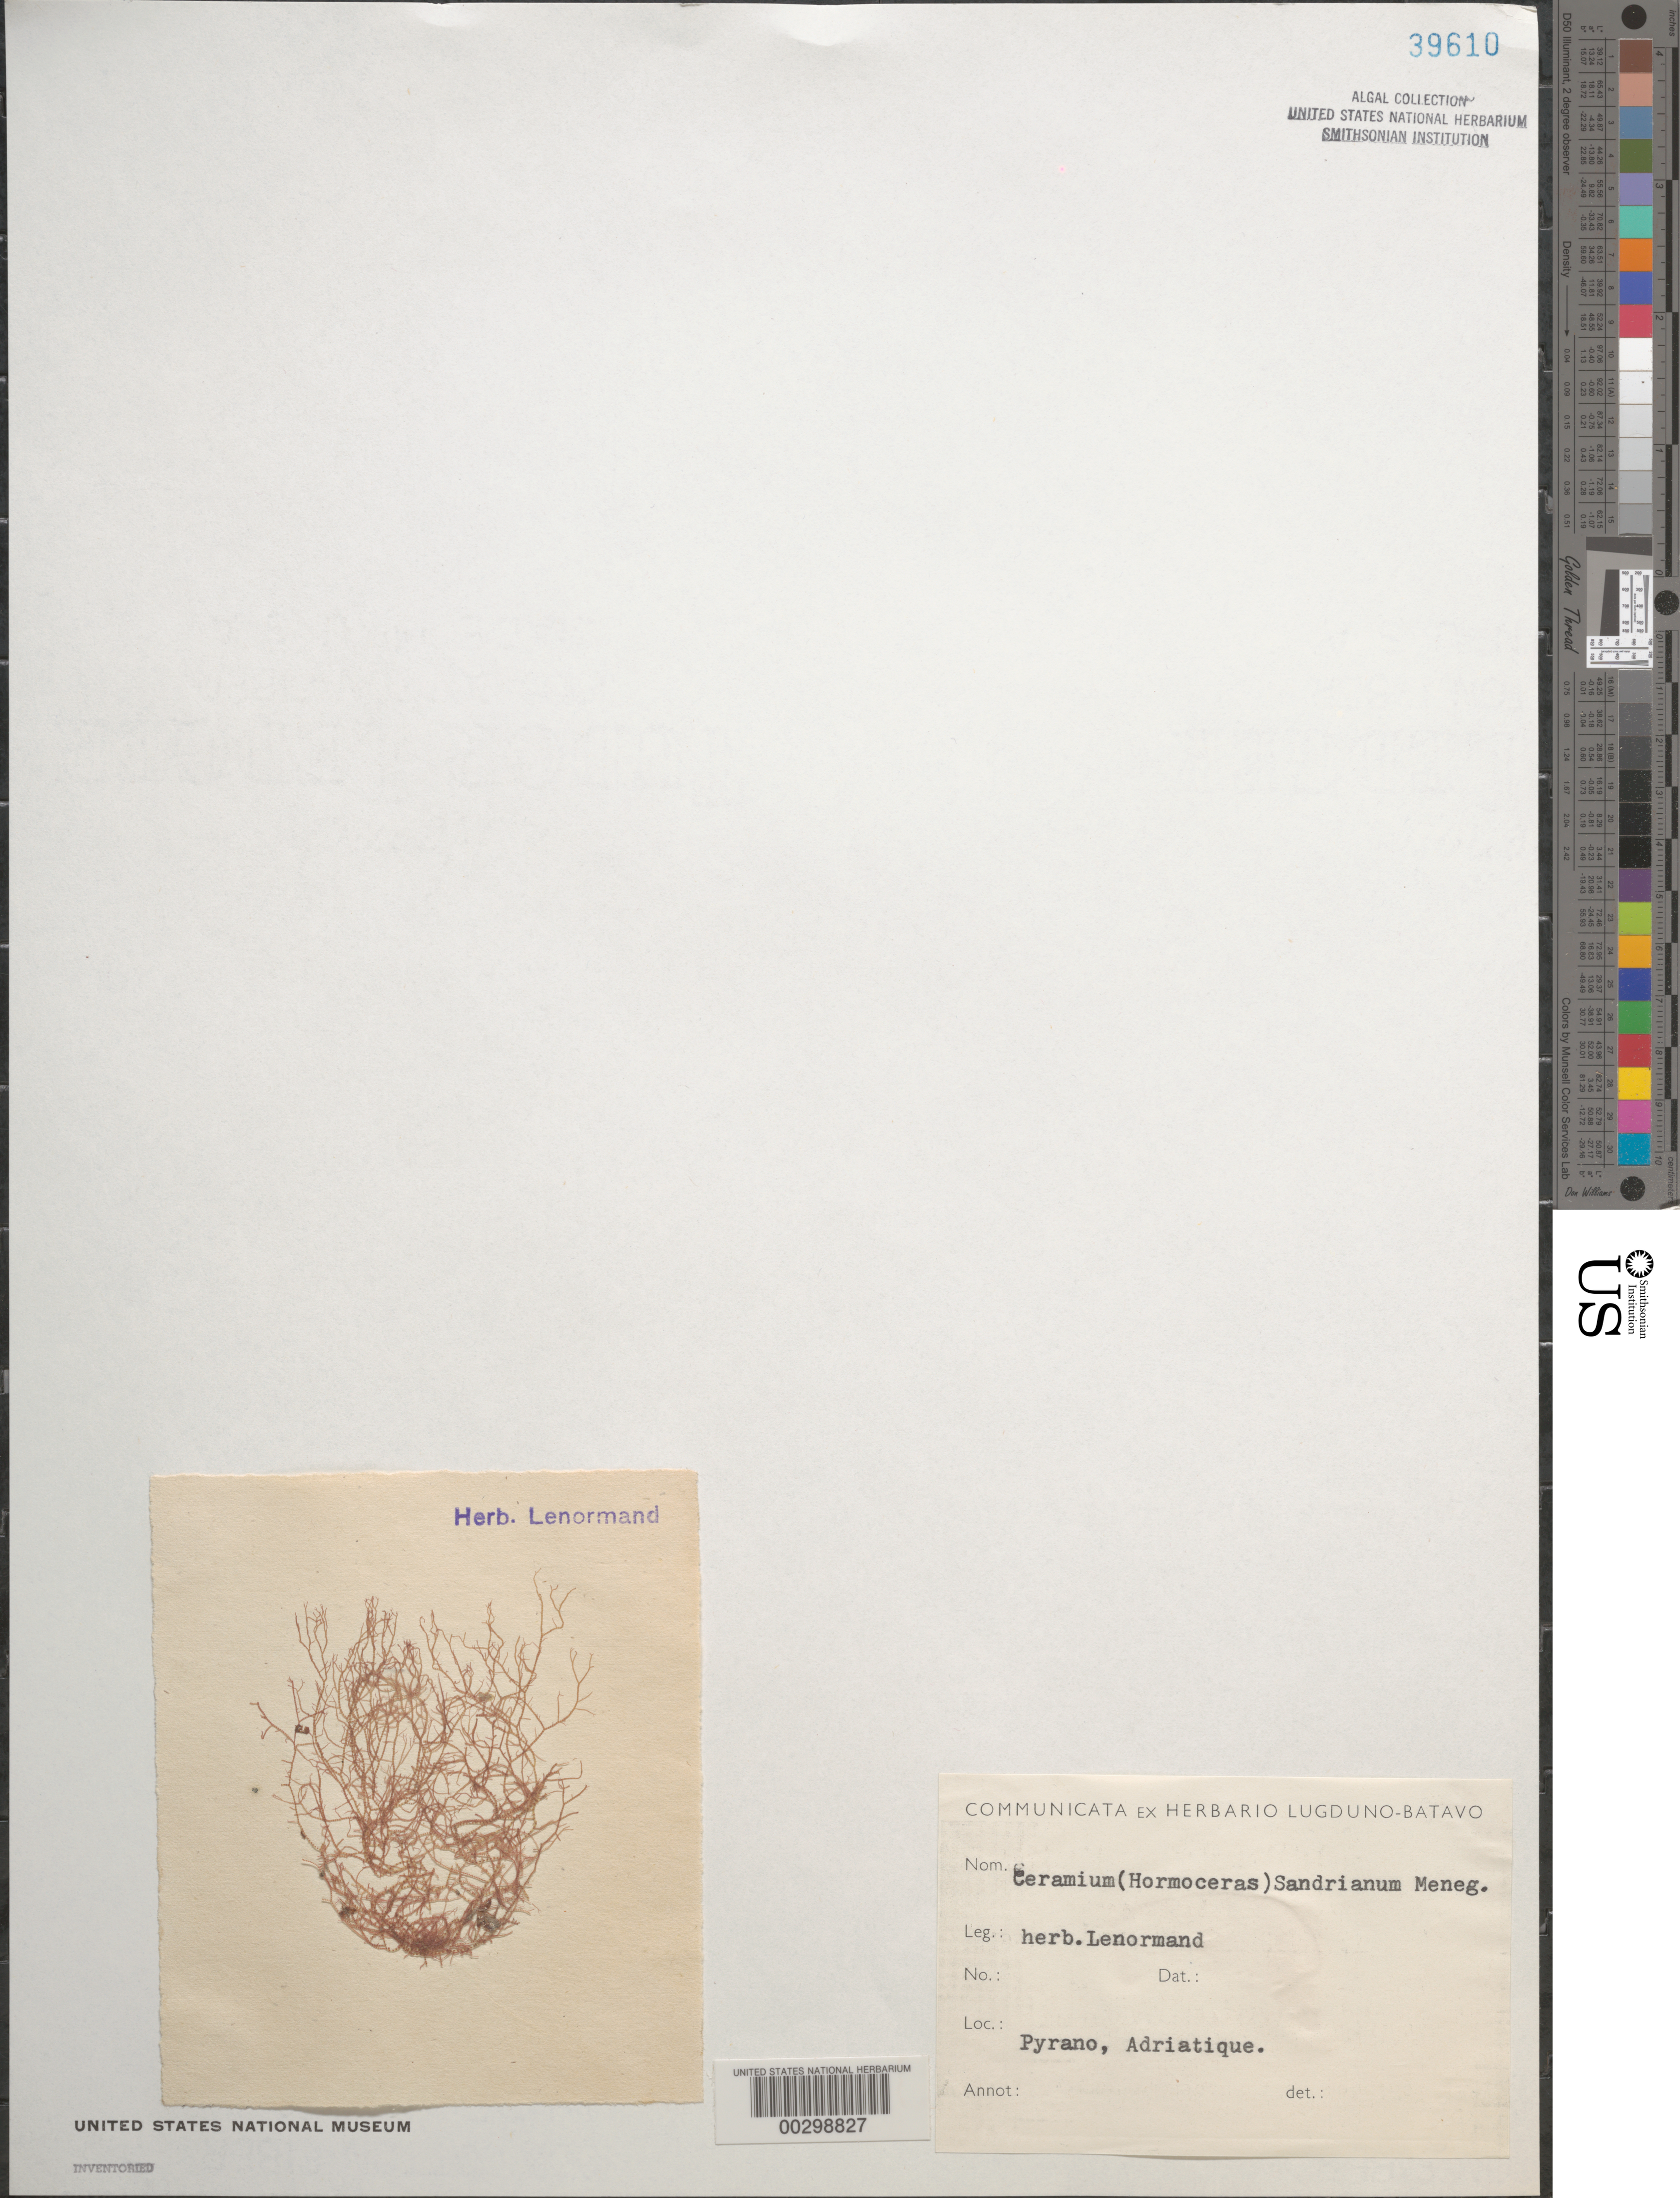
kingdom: Plantae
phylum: Rhodophyta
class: Florideophyceae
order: Ceramiales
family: Ceramiaceae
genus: Ceramium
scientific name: Ceramium sandrianum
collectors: S. Lenormand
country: Slovenia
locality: Piran (Pyrano), Adriatic Sea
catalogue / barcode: US 39610